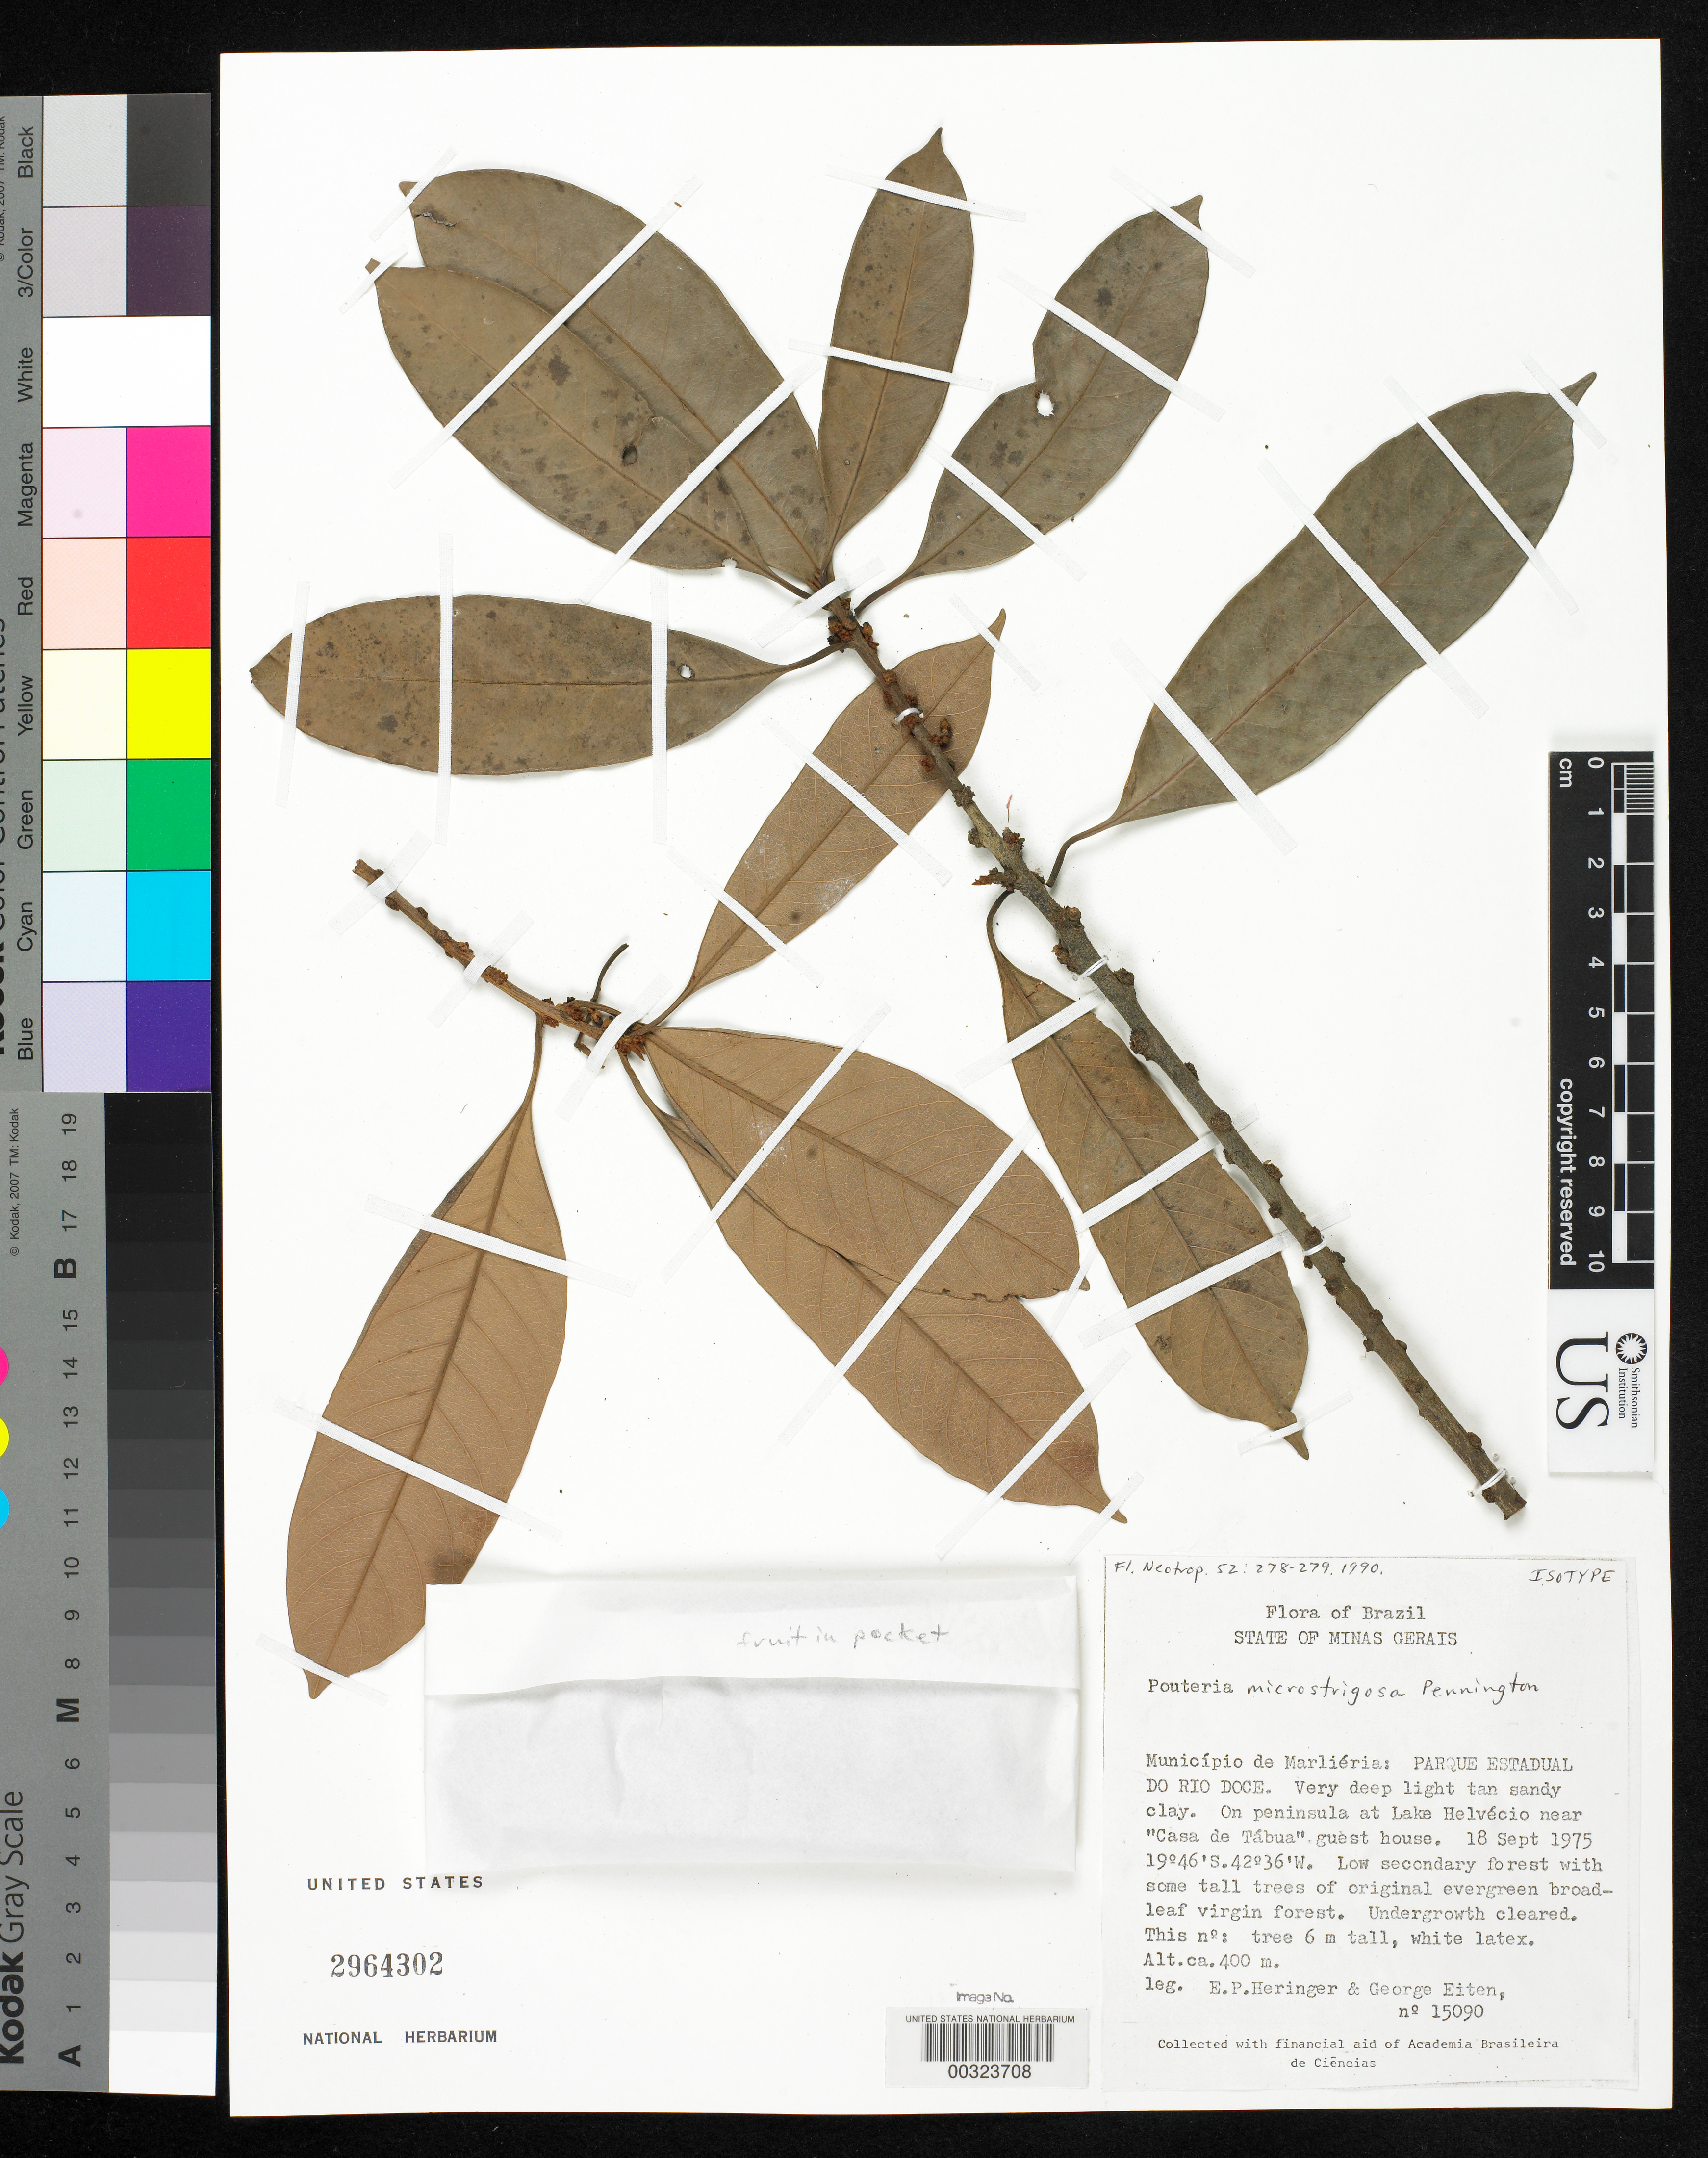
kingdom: Plantae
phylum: Tracheophyta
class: Magnoliopsida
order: Ericales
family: Sapotaceae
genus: Pouteria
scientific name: Pouteria microstrigosa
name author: T.D. Penn.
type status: Isotype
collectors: E. P. Heringer & G. Eiten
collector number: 15090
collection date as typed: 18 Sep 1975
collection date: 1975-09-18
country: Brazil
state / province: Minas Gerais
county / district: Marliéria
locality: Rio Doce State Park, peninsula at Lake Helvecio near Casa de Tabua guest house.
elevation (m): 400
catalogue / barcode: US 2964302